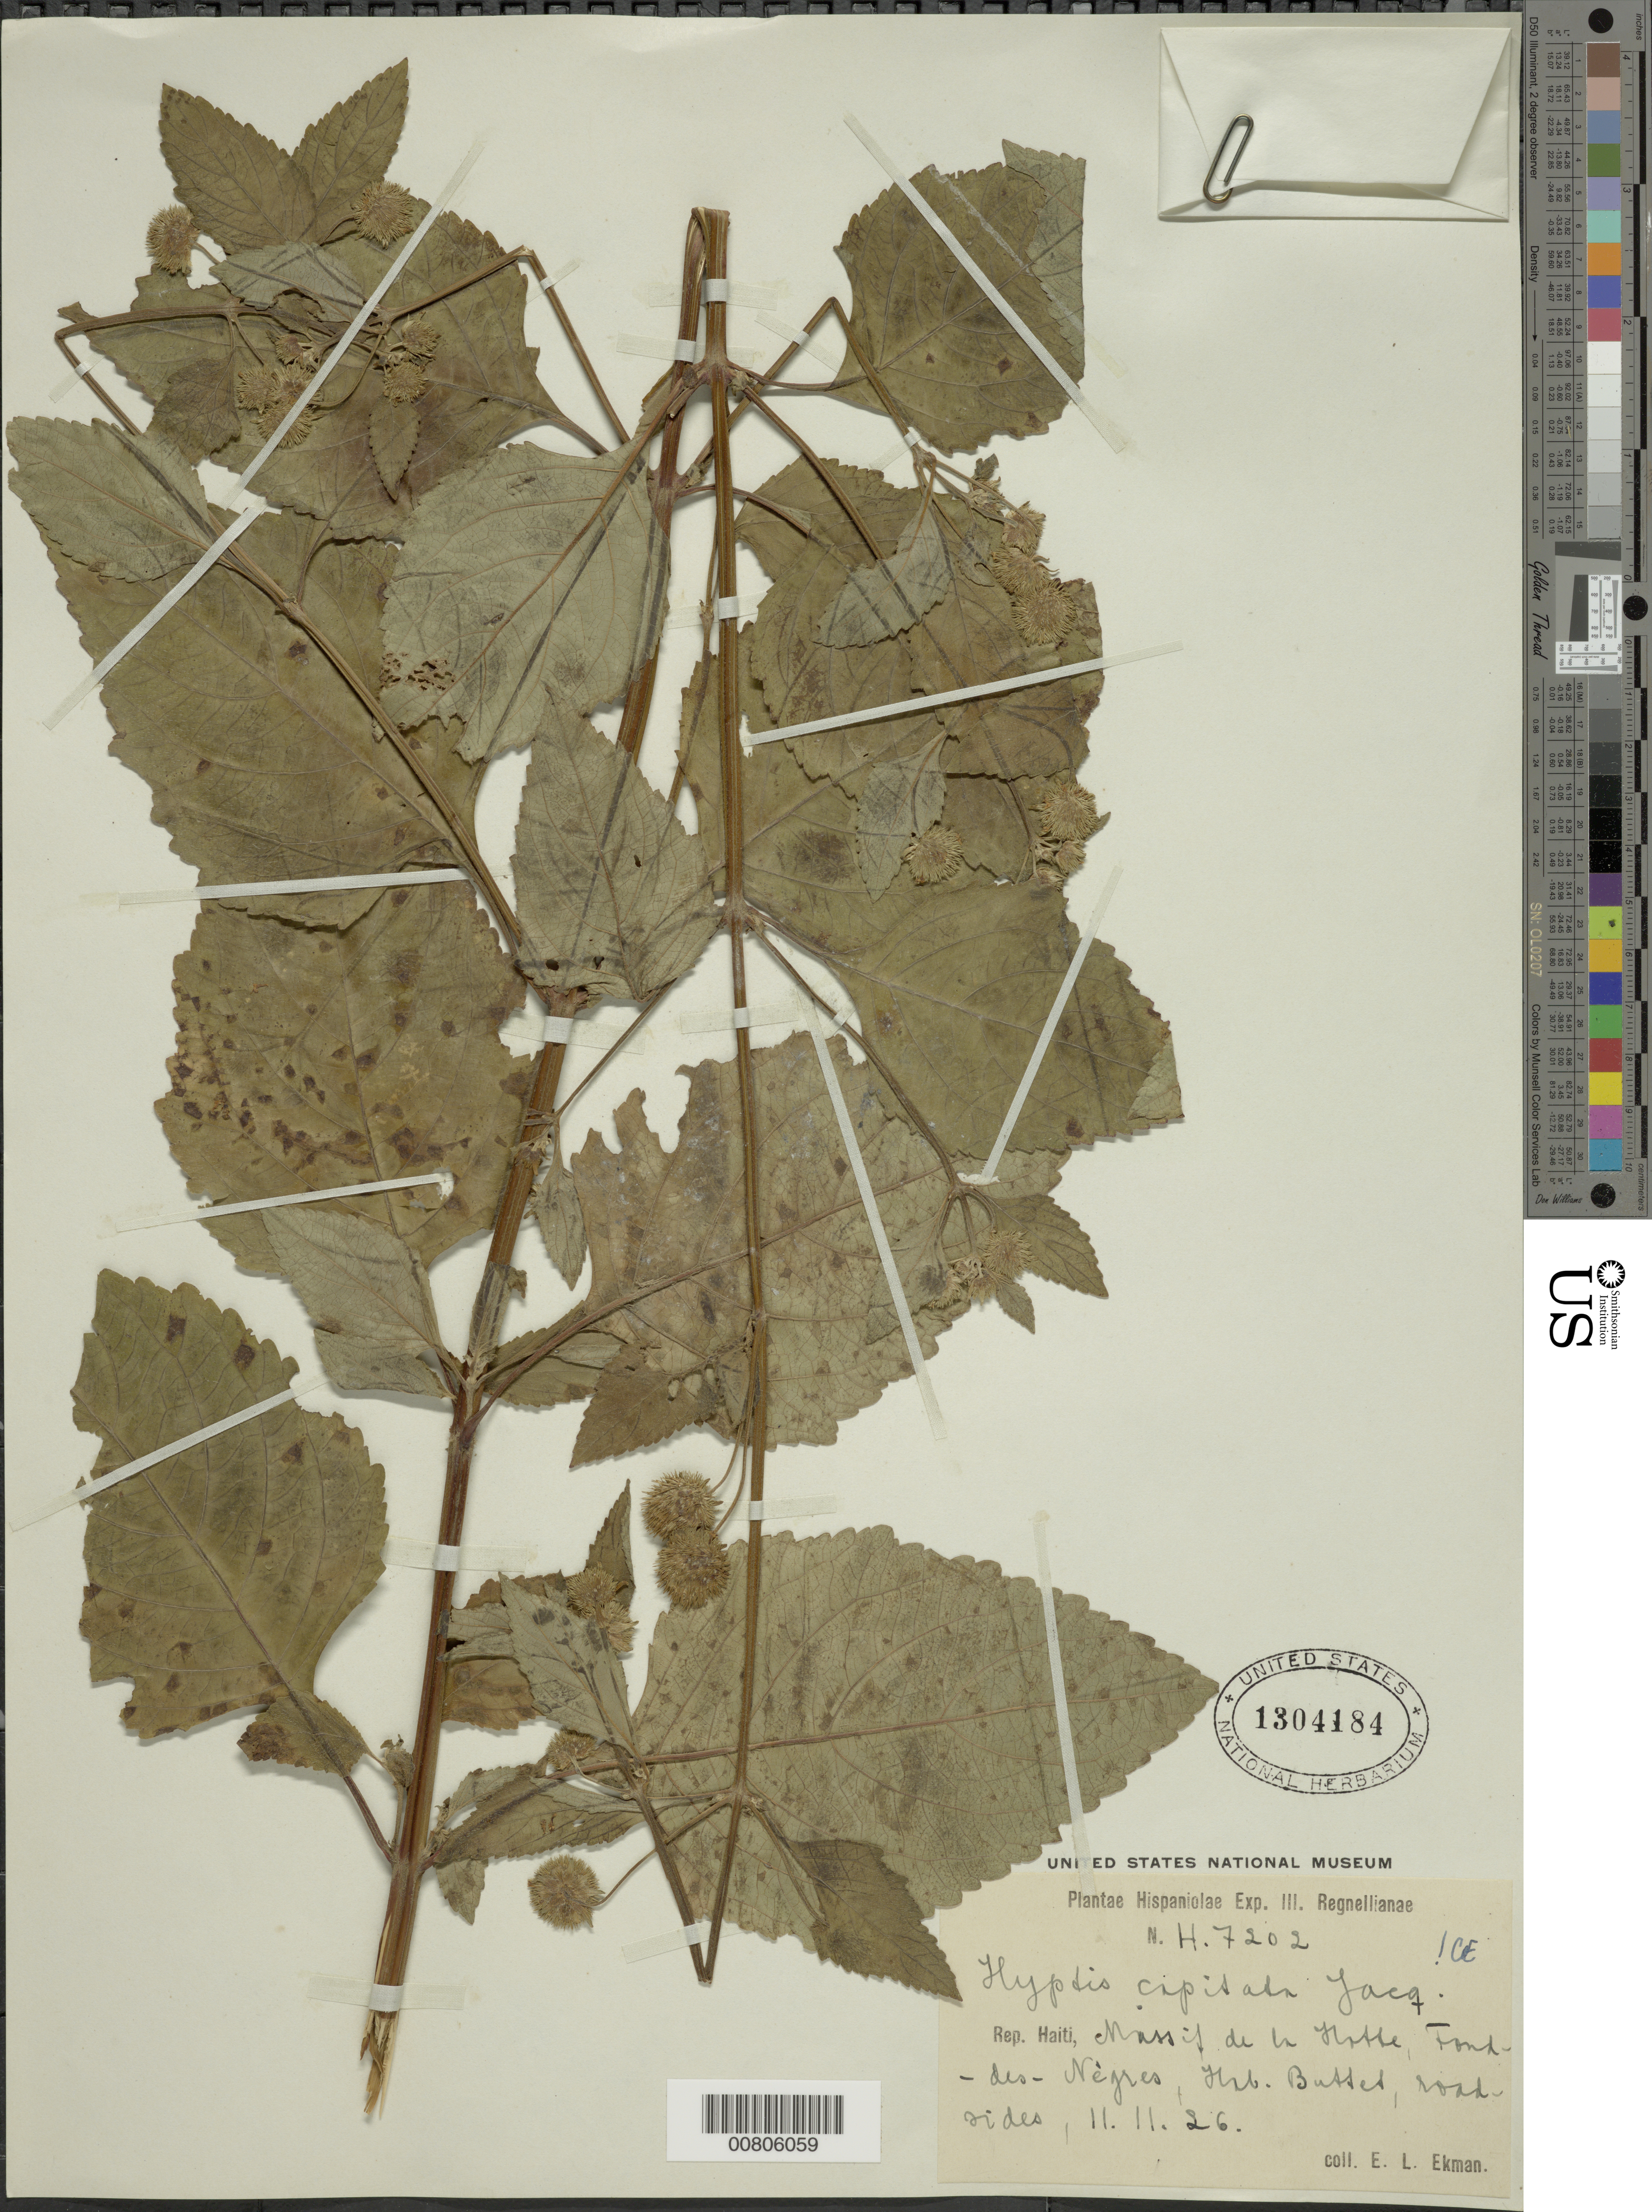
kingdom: Plantae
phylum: Tracheophyta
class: Magnoliopsida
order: Lamiales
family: Lamiaceae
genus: Hyptis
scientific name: Hyptis capitata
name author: Jacq.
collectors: E. L. Ekman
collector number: H 7202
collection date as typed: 11 Nov 1926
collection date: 1926-11-11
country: Haiti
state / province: Sud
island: Hispaniola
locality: Massif de la Hotte, Fond des Negres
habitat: Roadsides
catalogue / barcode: US 1304184